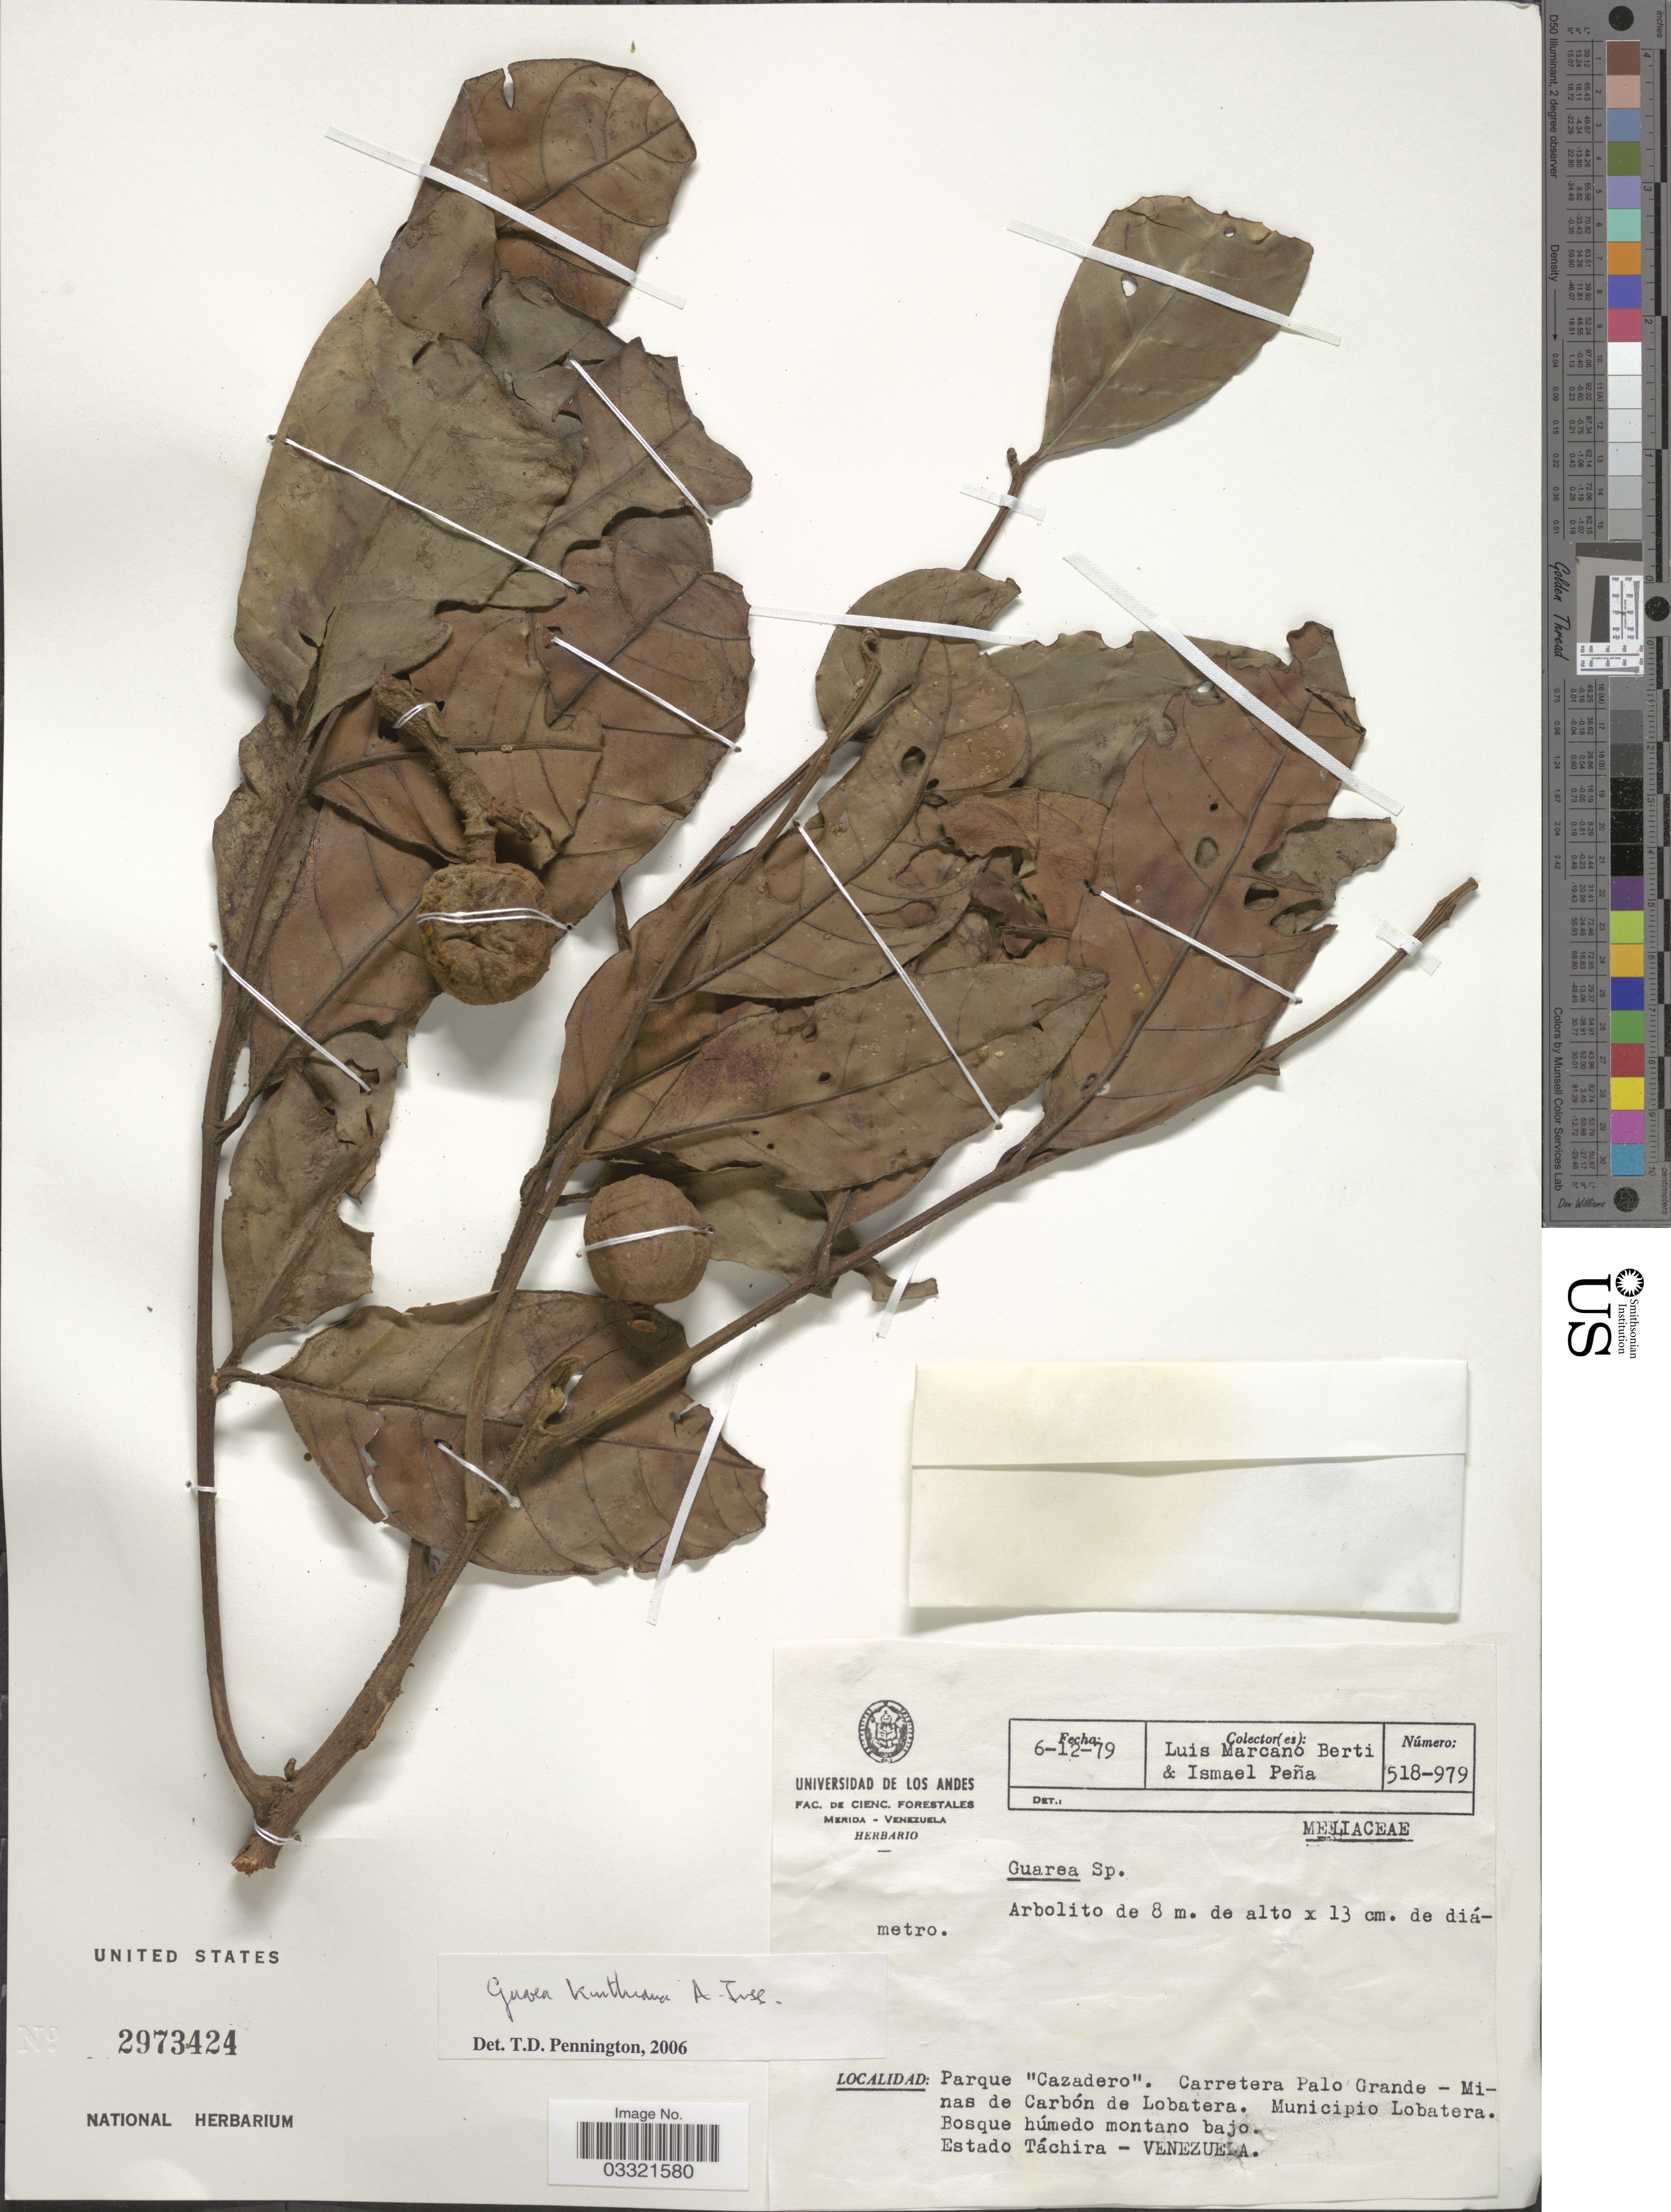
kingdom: Plantae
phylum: Tracheophyta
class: Magnoliopsida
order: Sapindales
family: Meliaceae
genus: Guarea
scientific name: Guarea kunthiana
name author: A. Juss.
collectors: L. Marcano-Berti & I. Pena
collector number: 518-979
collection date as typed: Transcribed d/m/y: 6/12/79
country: Venezuela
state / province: Tachira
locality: Parque "Cazadero". Carretera Palo Grande - Minas de Carbón de Lobatera. Municipio Lobatera.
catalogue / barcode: US 2973424